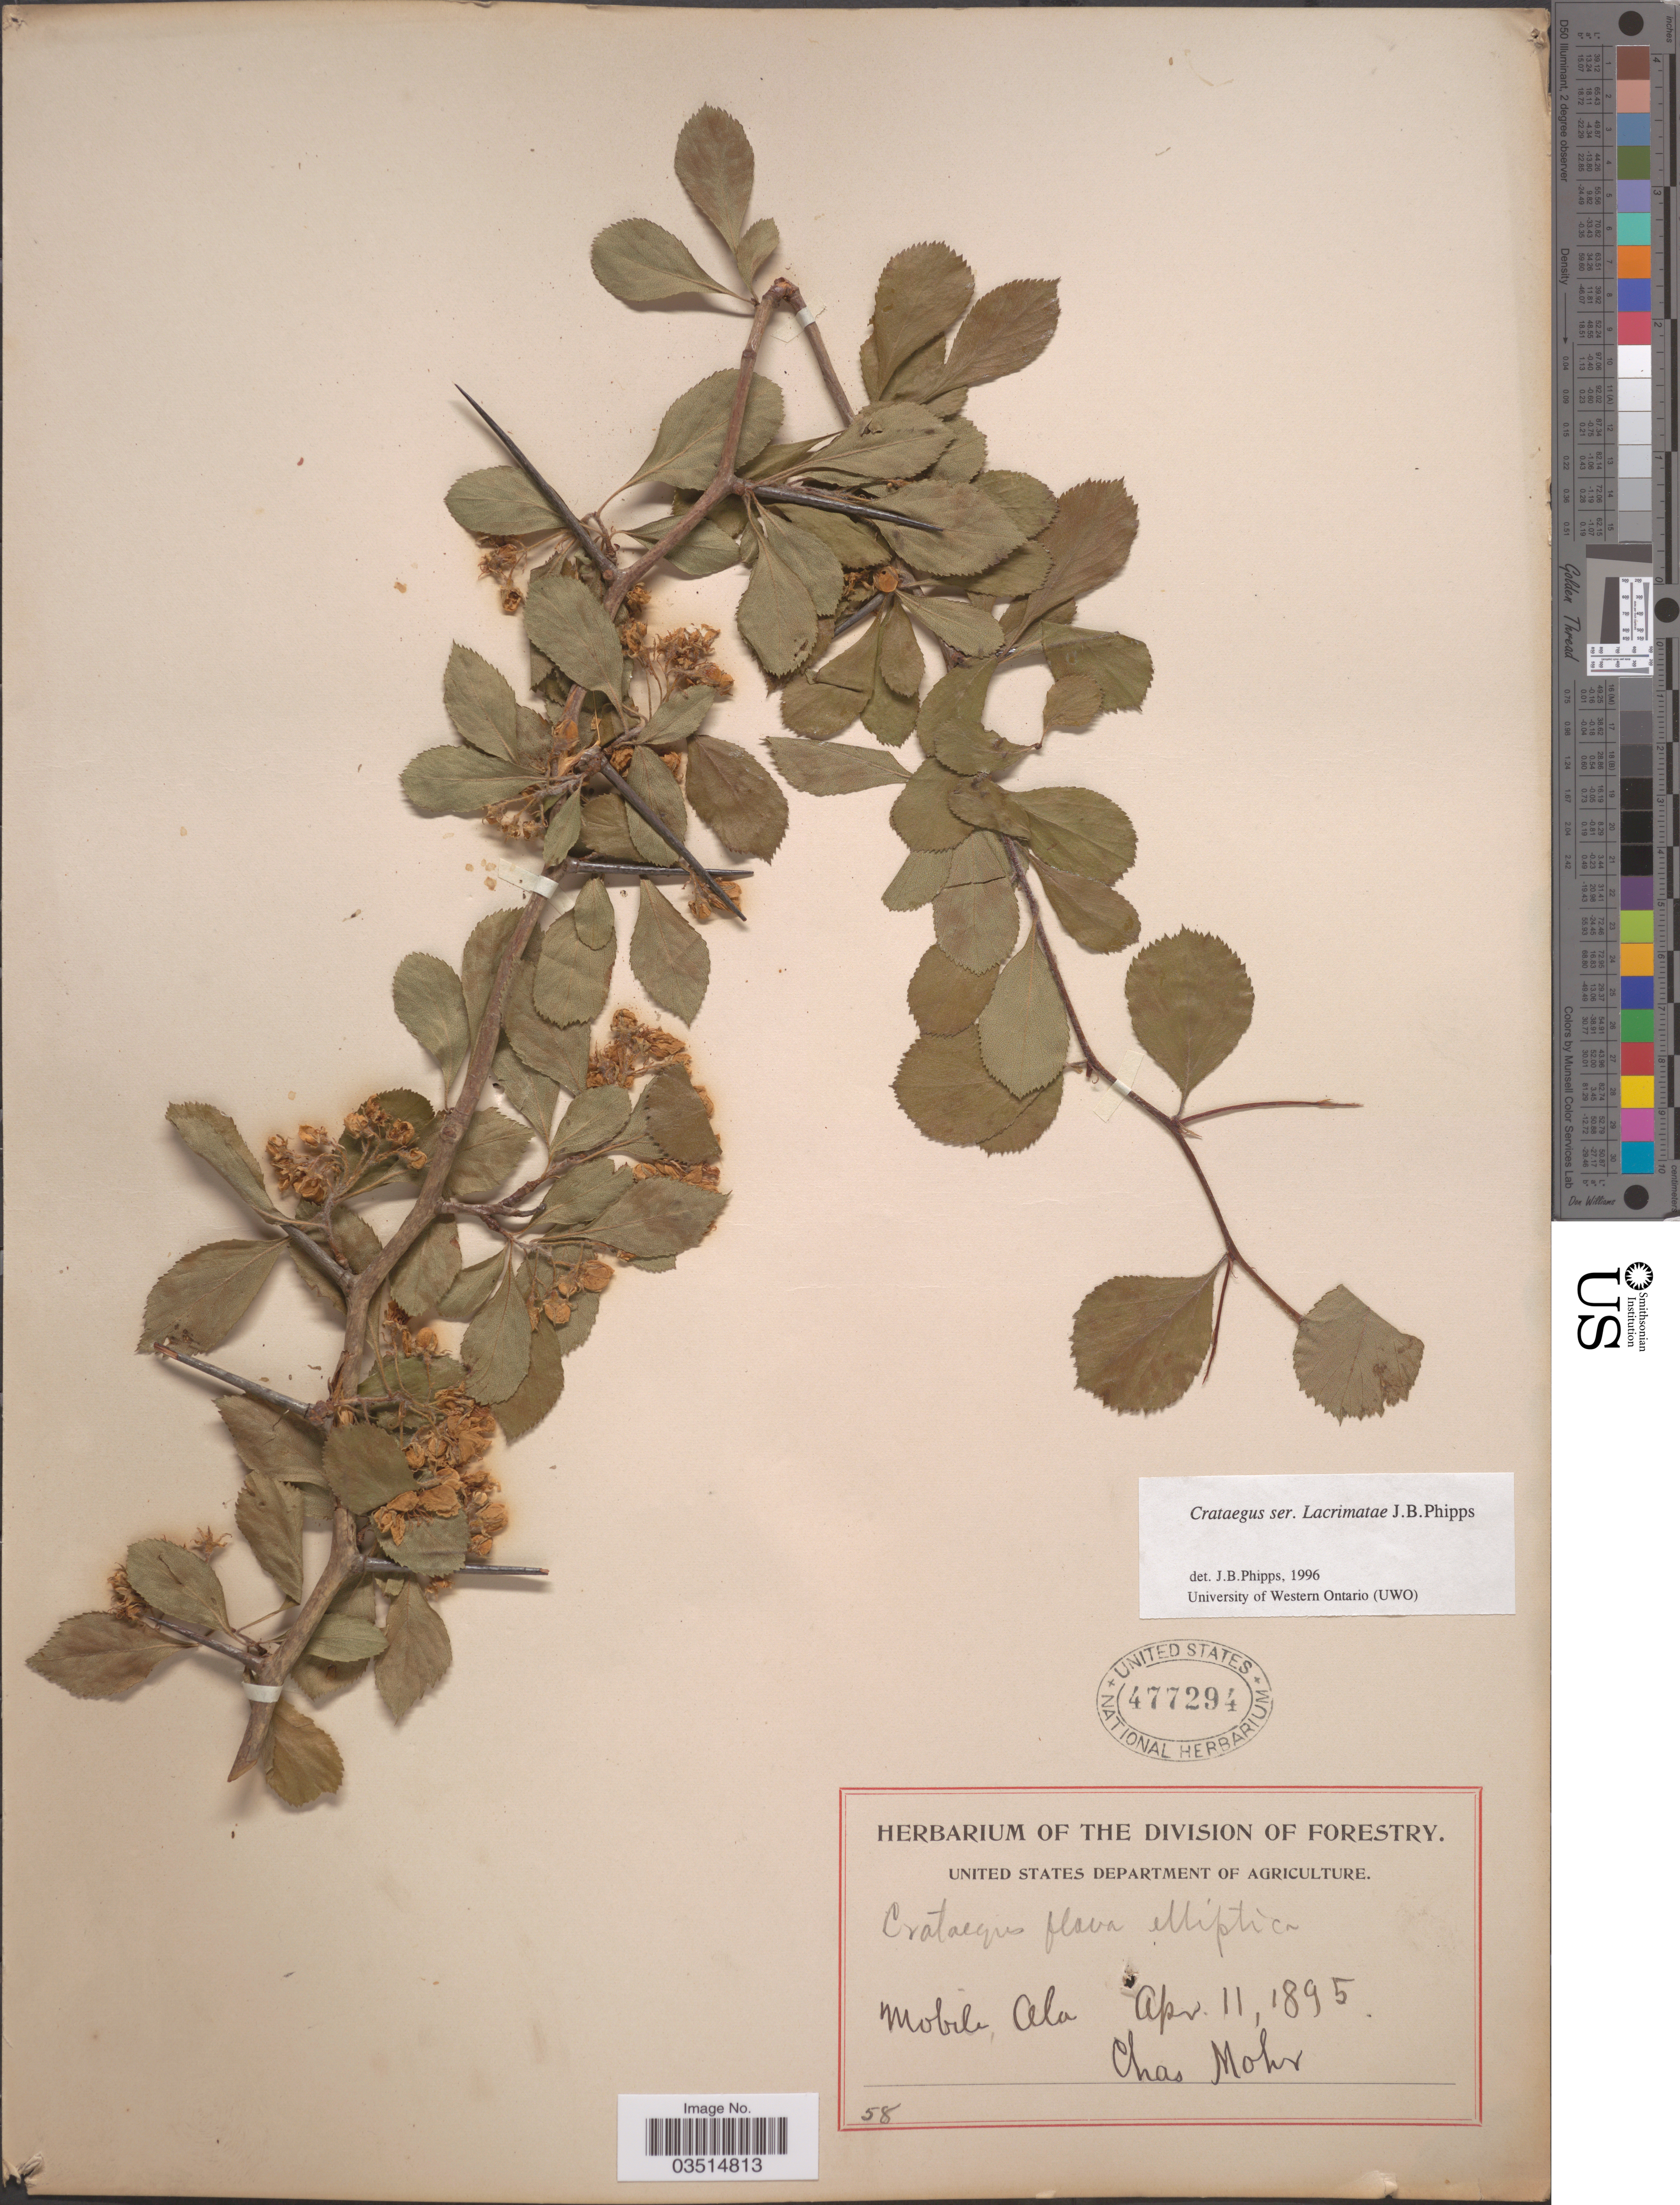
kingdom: Plantae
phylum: Tracheophyta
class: Magnoliopsida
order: Rosales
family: Rosaceae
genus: Crataegus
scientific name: Crataegus flava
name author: Aiton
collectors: Mohr, C. T. (herbarium)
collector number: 58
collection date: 1895-04-11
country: United States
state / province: Alabama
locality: Mobile.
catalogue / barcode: US 477294